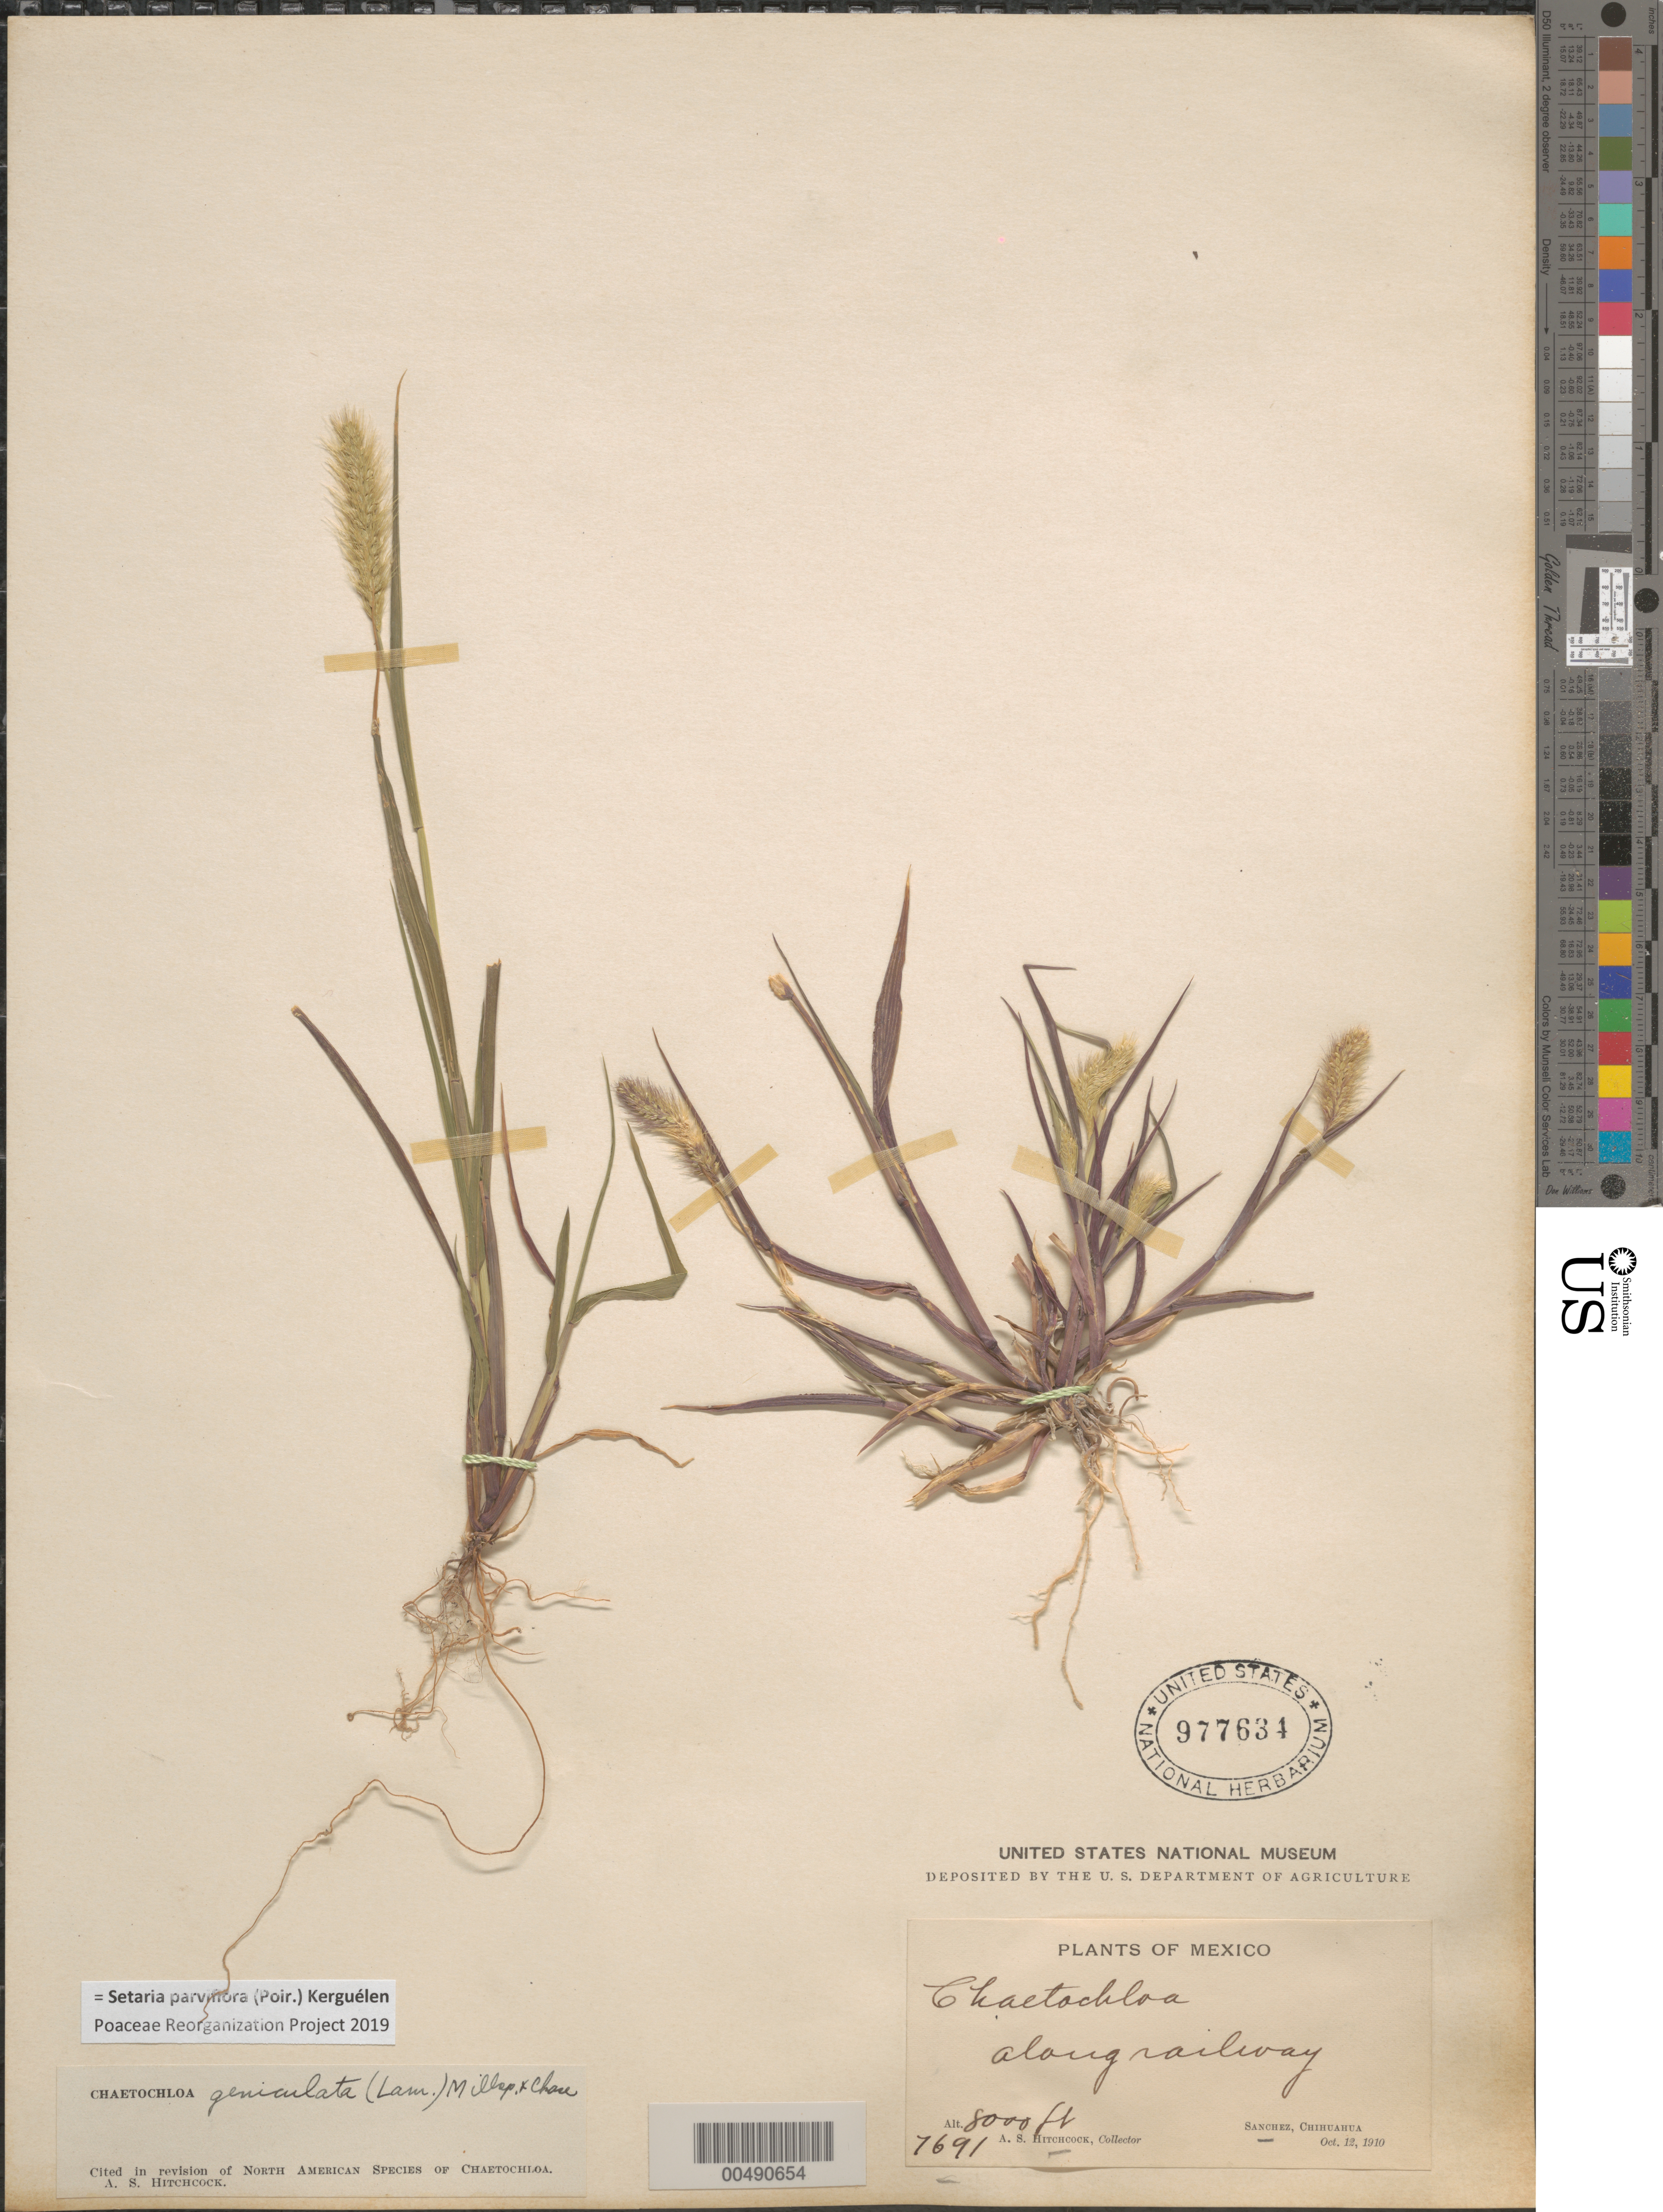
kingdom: Plantae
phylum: Tracheophyta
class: Liliopsida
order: Poales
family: Poaceae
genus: Setaria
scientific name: Setaria parviflora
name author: (Poir.) Kerguélen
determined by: Poaceae Reorganization Project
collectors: A. S. Hitchcock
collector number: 7691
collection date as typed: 12 Oct 1910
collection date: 1910-10-12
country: Mexico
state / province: Chihuahua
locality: Sanchez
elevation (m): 2438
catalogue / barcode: US 977634